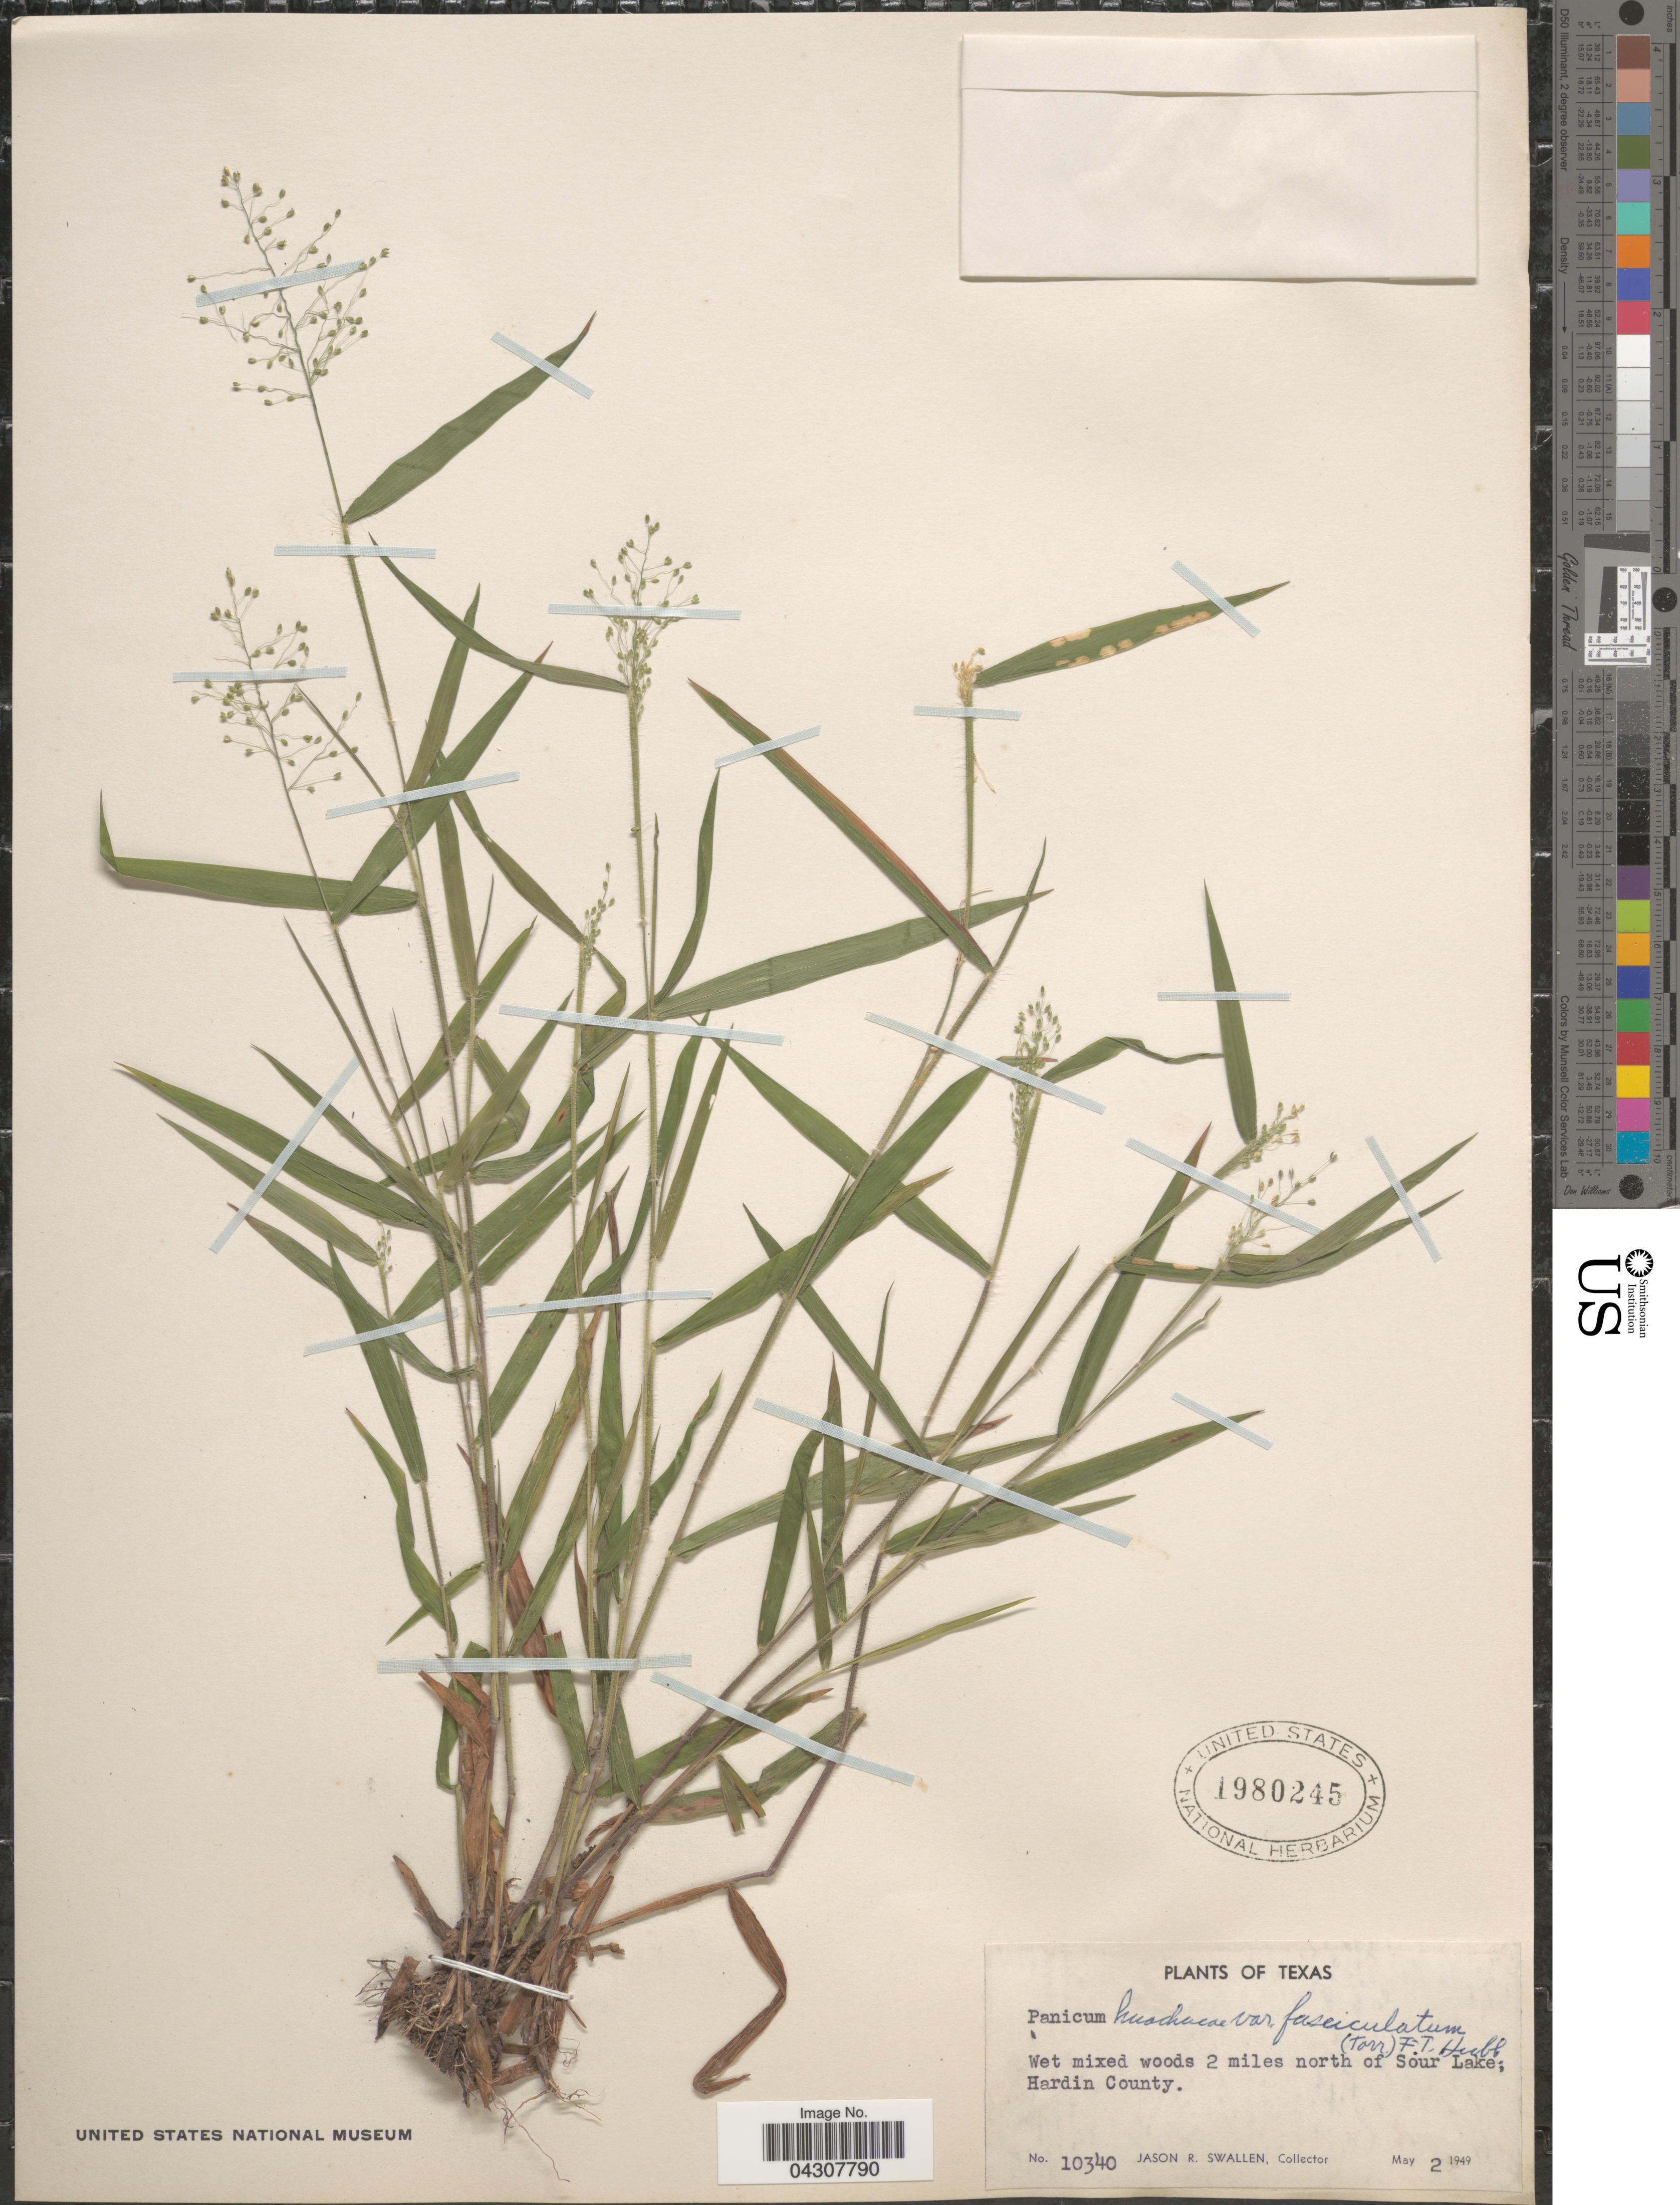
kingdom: Plantae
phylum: Tracheophyta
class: Liliopsida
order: Poales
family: Poaceae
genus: Dichanthelium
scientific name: Dichanthelium acuminatum var. acuminatum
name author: (Sw.) Gould & C.A. Clark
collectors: J. R. Swallen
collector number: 10340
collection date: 1949-05-02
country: United States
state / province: Texas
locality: Wet mixed woods 2 miles north of Sour Lake; Hardin County.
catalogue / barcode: US 1980245